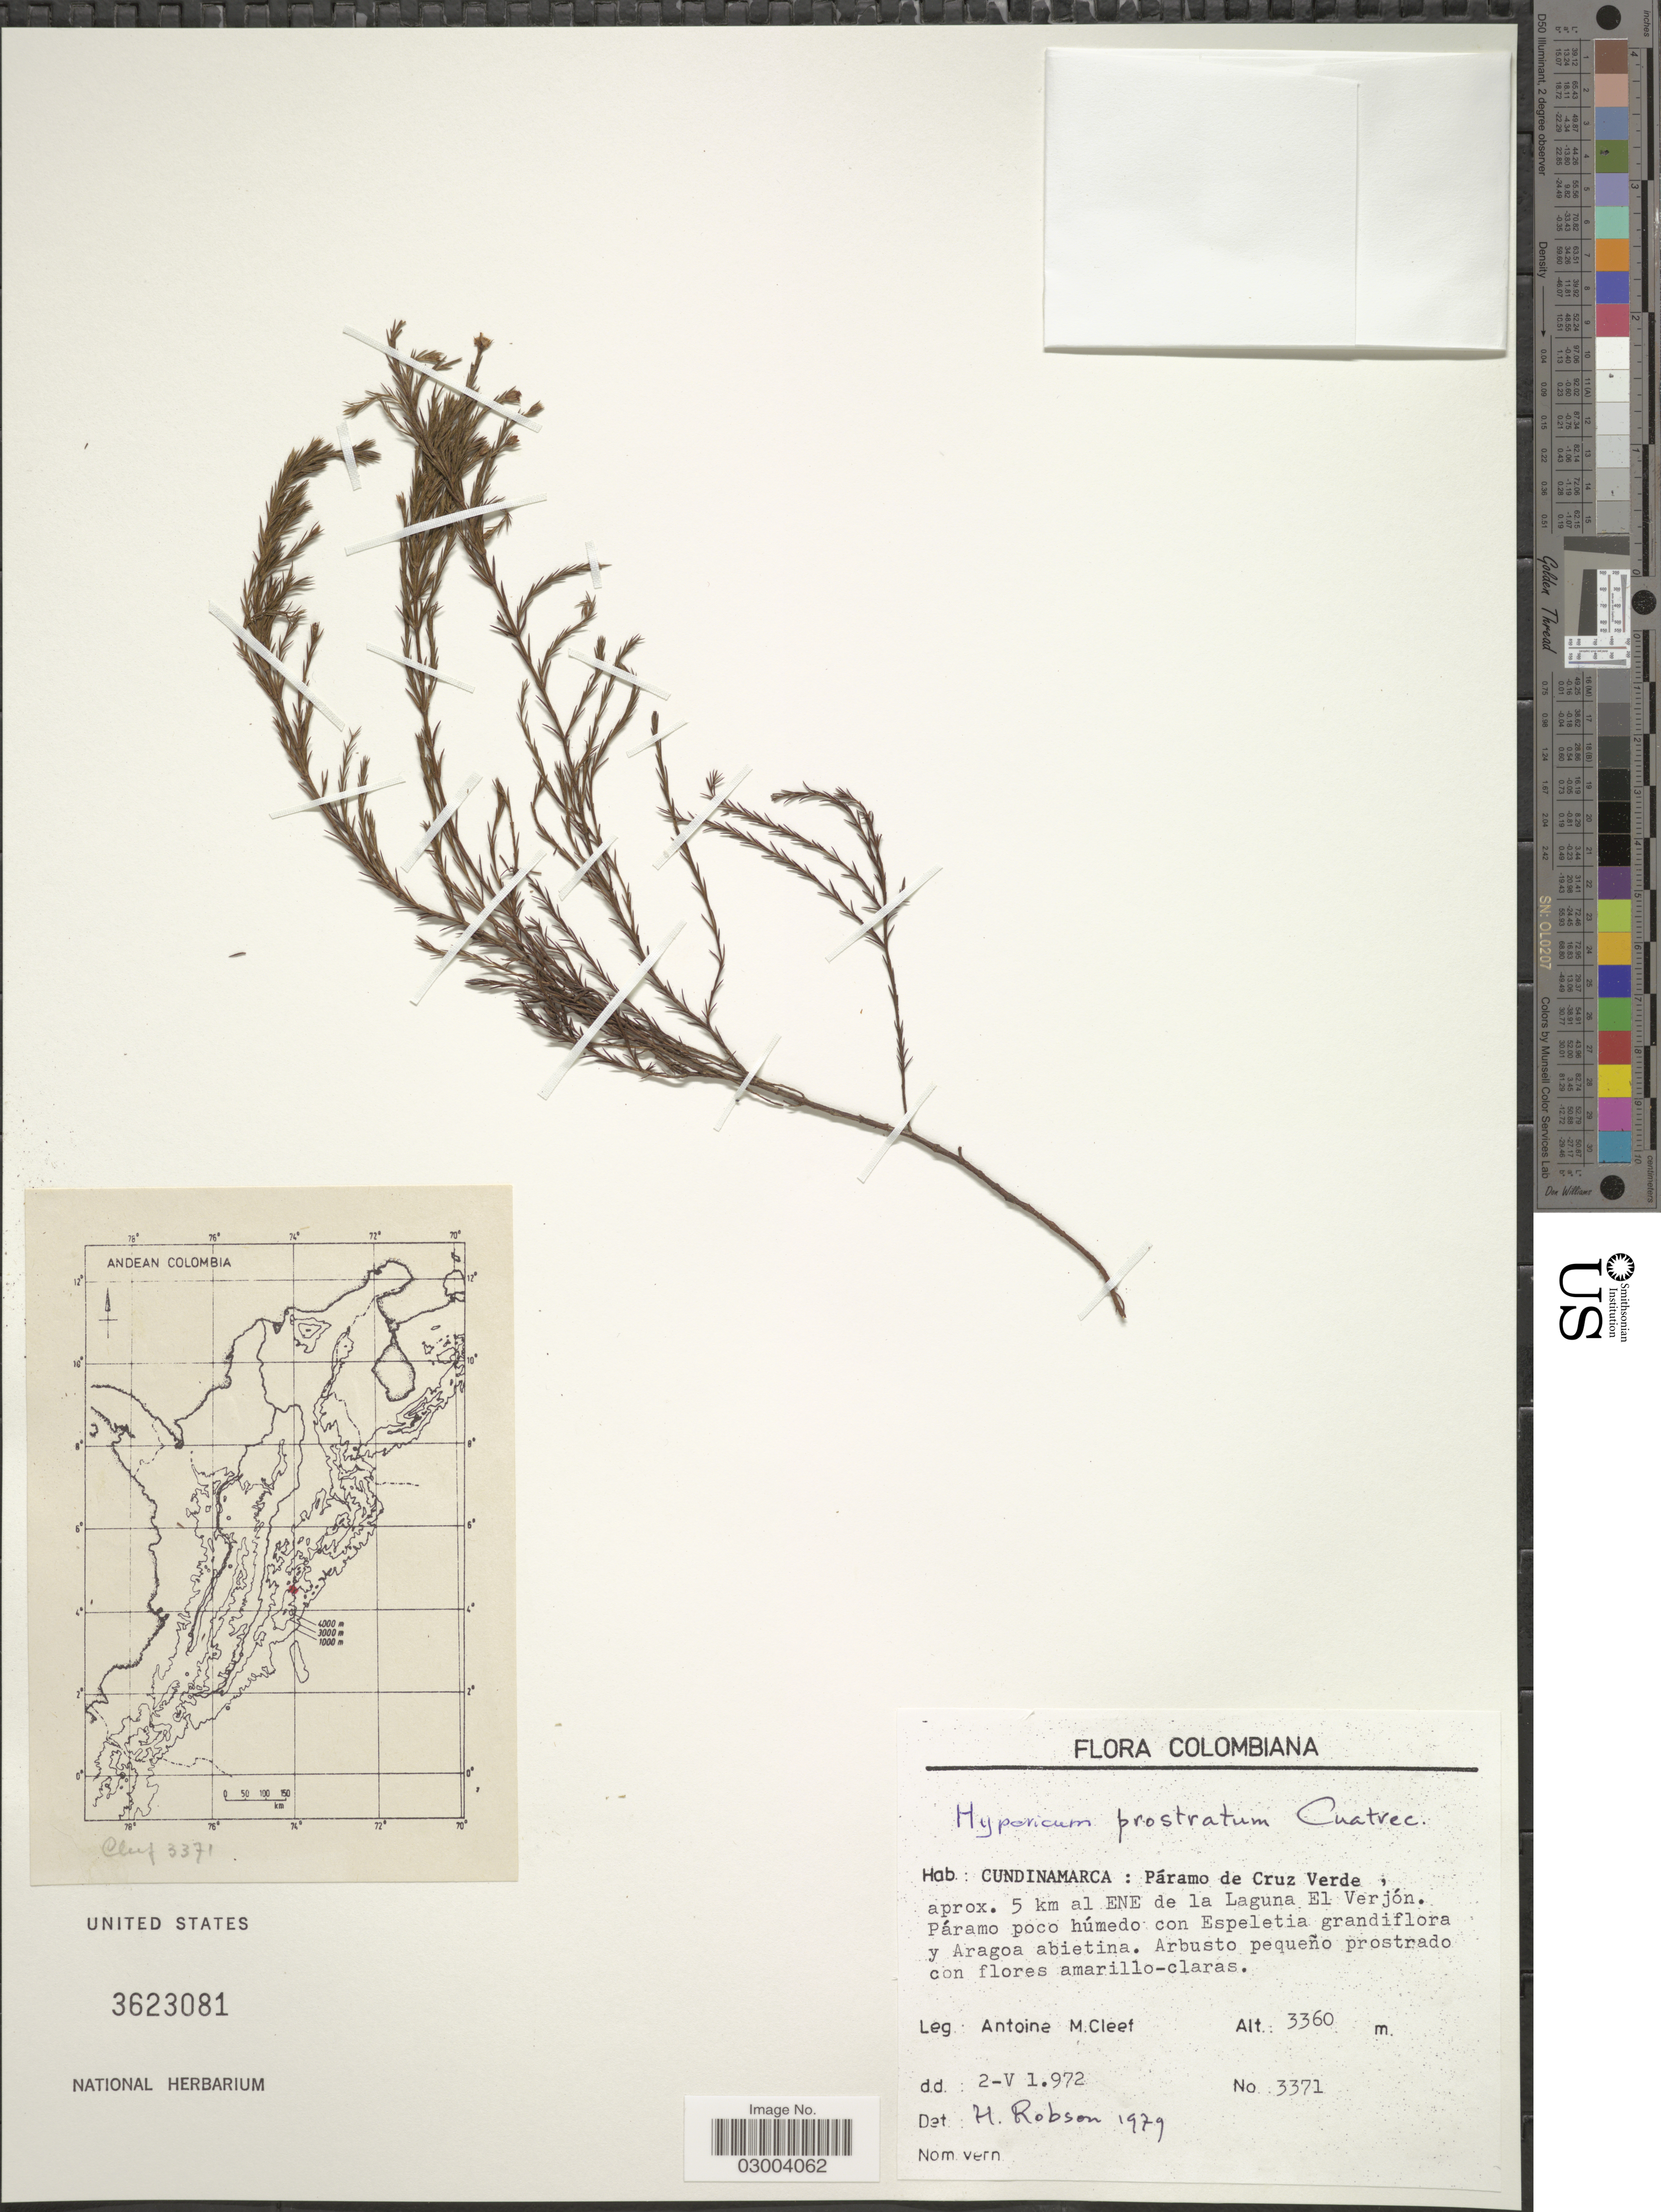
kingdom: Plantae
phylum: Tracheophyta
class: Magnoliopsida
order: Malpighiales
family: Hypericaceae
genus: Hypericum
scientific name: Hypericum prostratum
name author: Cuatrec.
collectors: A. M. Cleef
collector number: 3371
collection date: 1972-05-02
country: Colombia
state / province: Cundinamarca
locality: Páramo de Cruz Verde, aprox. 5 km al ENE de la Laguna El Verjón.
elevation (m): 3360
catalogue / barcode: US 3623081